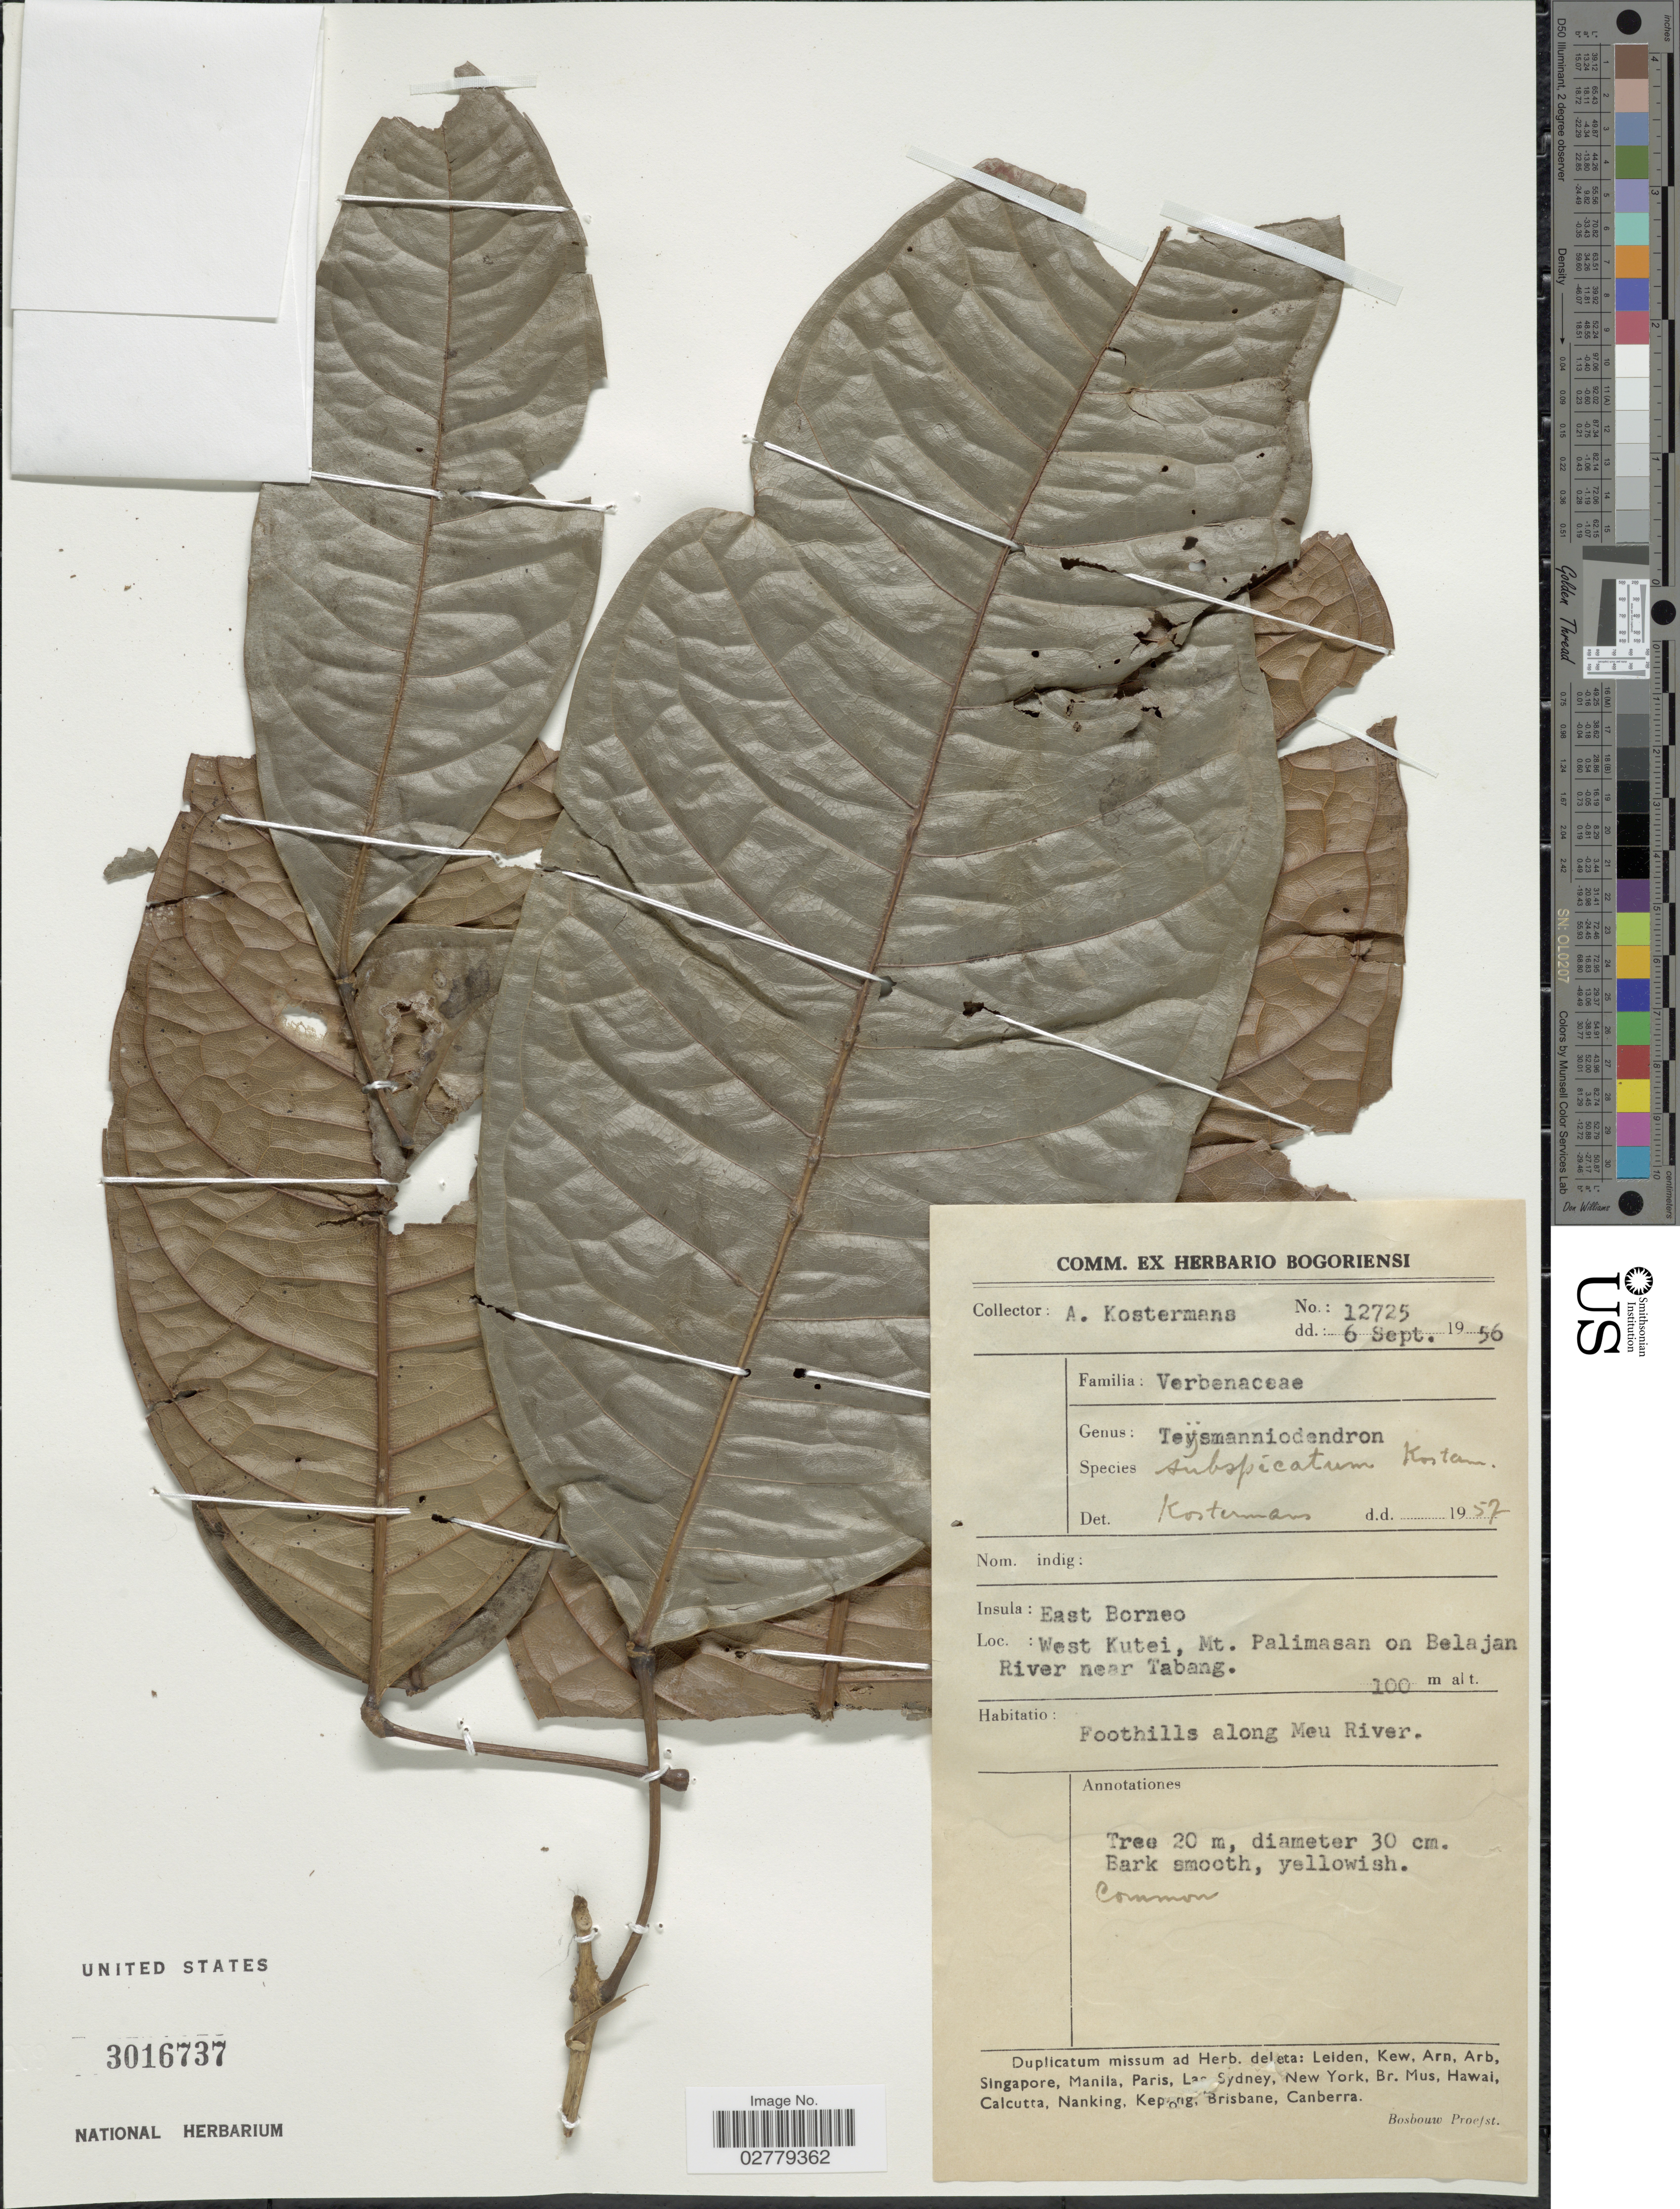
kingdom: Plantae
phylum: Tracheophyta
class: Magnoliopsida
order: Lamiales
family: Lamiaceae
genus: Teijsmanniodendron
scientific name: Teijsmanniodendron subspicatum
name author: (Hallier f.) Kosterm.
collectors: A. J. G. Kostermans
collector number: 12725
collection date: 1956-09-06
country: Indonesia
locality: Insula: East Borneo. West Kutei, Mt. Palimasan on Belajan River near Tabang.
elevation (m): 100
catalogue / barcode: US 3016737